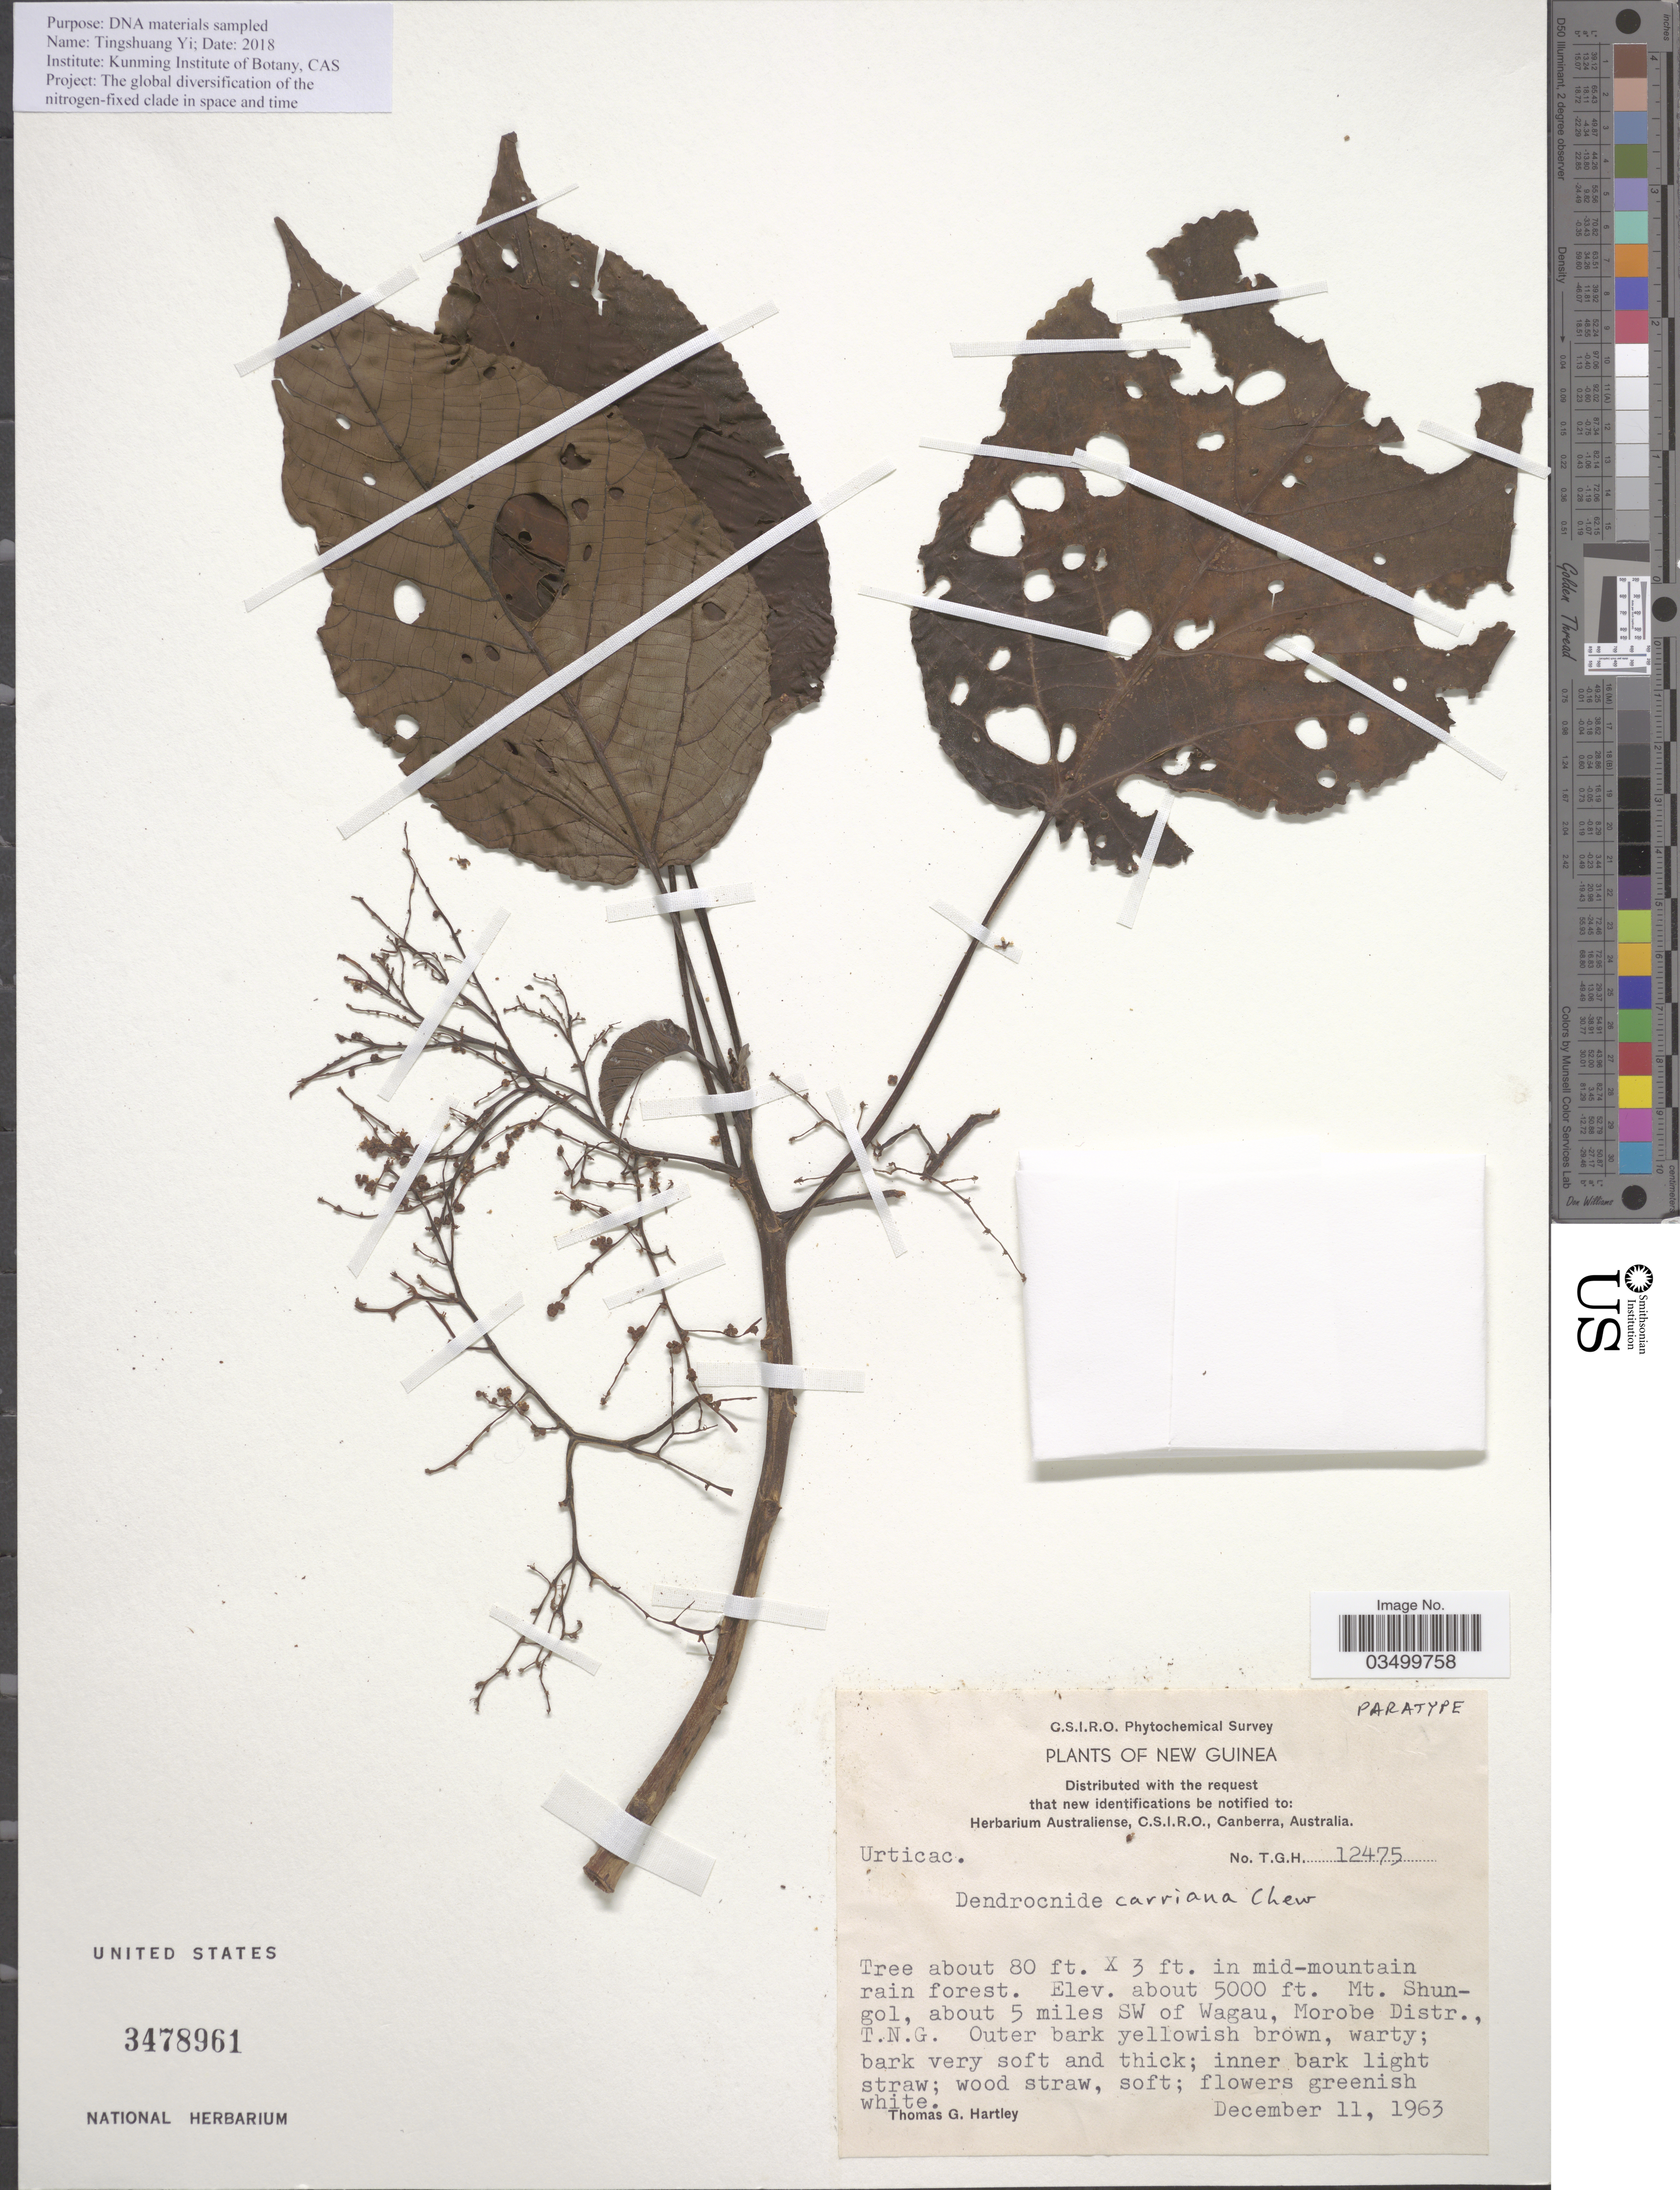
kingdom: Plantae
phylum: Tracheophyta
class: Magnoliopsida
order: Rosales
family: Urticaceae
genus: Dendrocnide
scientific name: Dendrocnide carriana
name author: Chew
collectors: T. G. Hartley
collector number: T.G.H. 12475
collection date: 1963-12-11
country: Papua New Guinea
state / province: Morobe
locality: New Guinea. Mt. Shungol, about 5 miles SW of Wagau, Morobe District., T.N.G.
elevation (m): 1524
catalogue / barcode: US 3478961